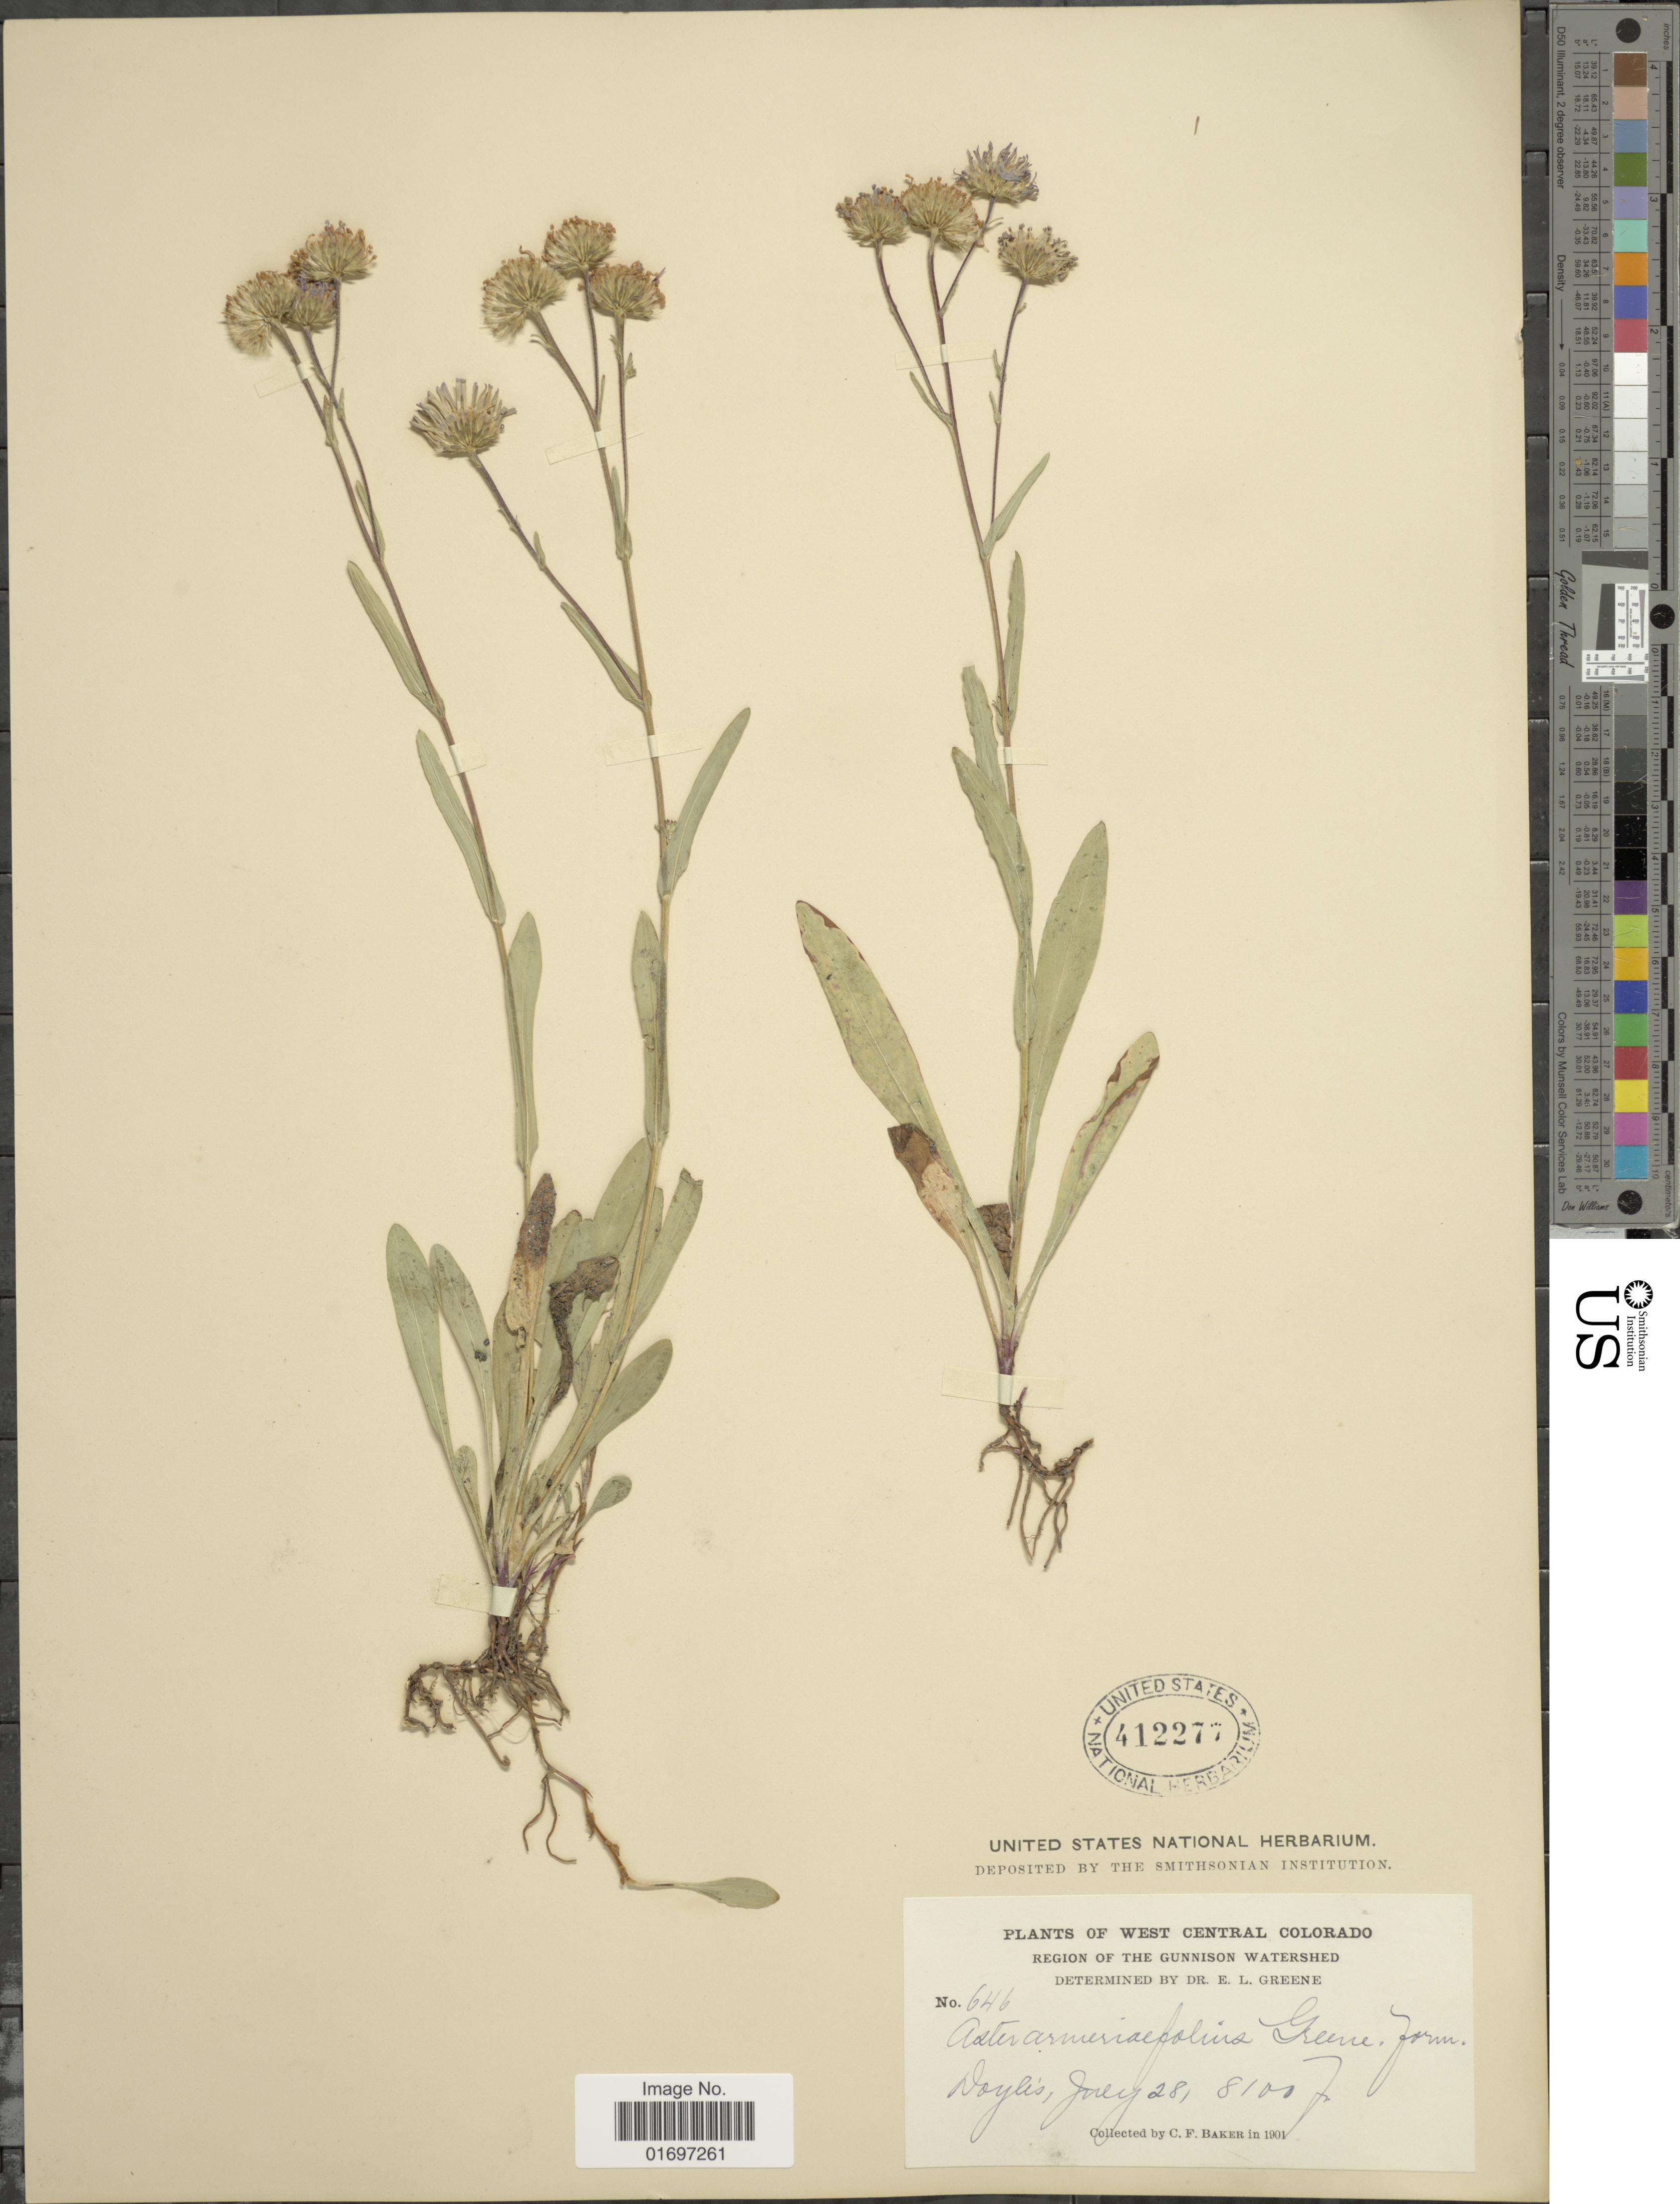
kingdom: Plantae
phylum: Tracheophyta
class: Magnoliopsida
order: Asterales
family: Asteraceae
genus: Symphyotrichum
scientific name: Symphyotrichum ascendens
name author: (Lindl.) G.L. Nesom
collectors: C. F. Baker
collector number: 646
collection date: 1901-07-28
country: United States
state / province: Colorado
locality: West Central Colorado. Region of the Gunnison Watershed. Doylis.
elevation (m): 2469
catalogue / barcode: US 412277